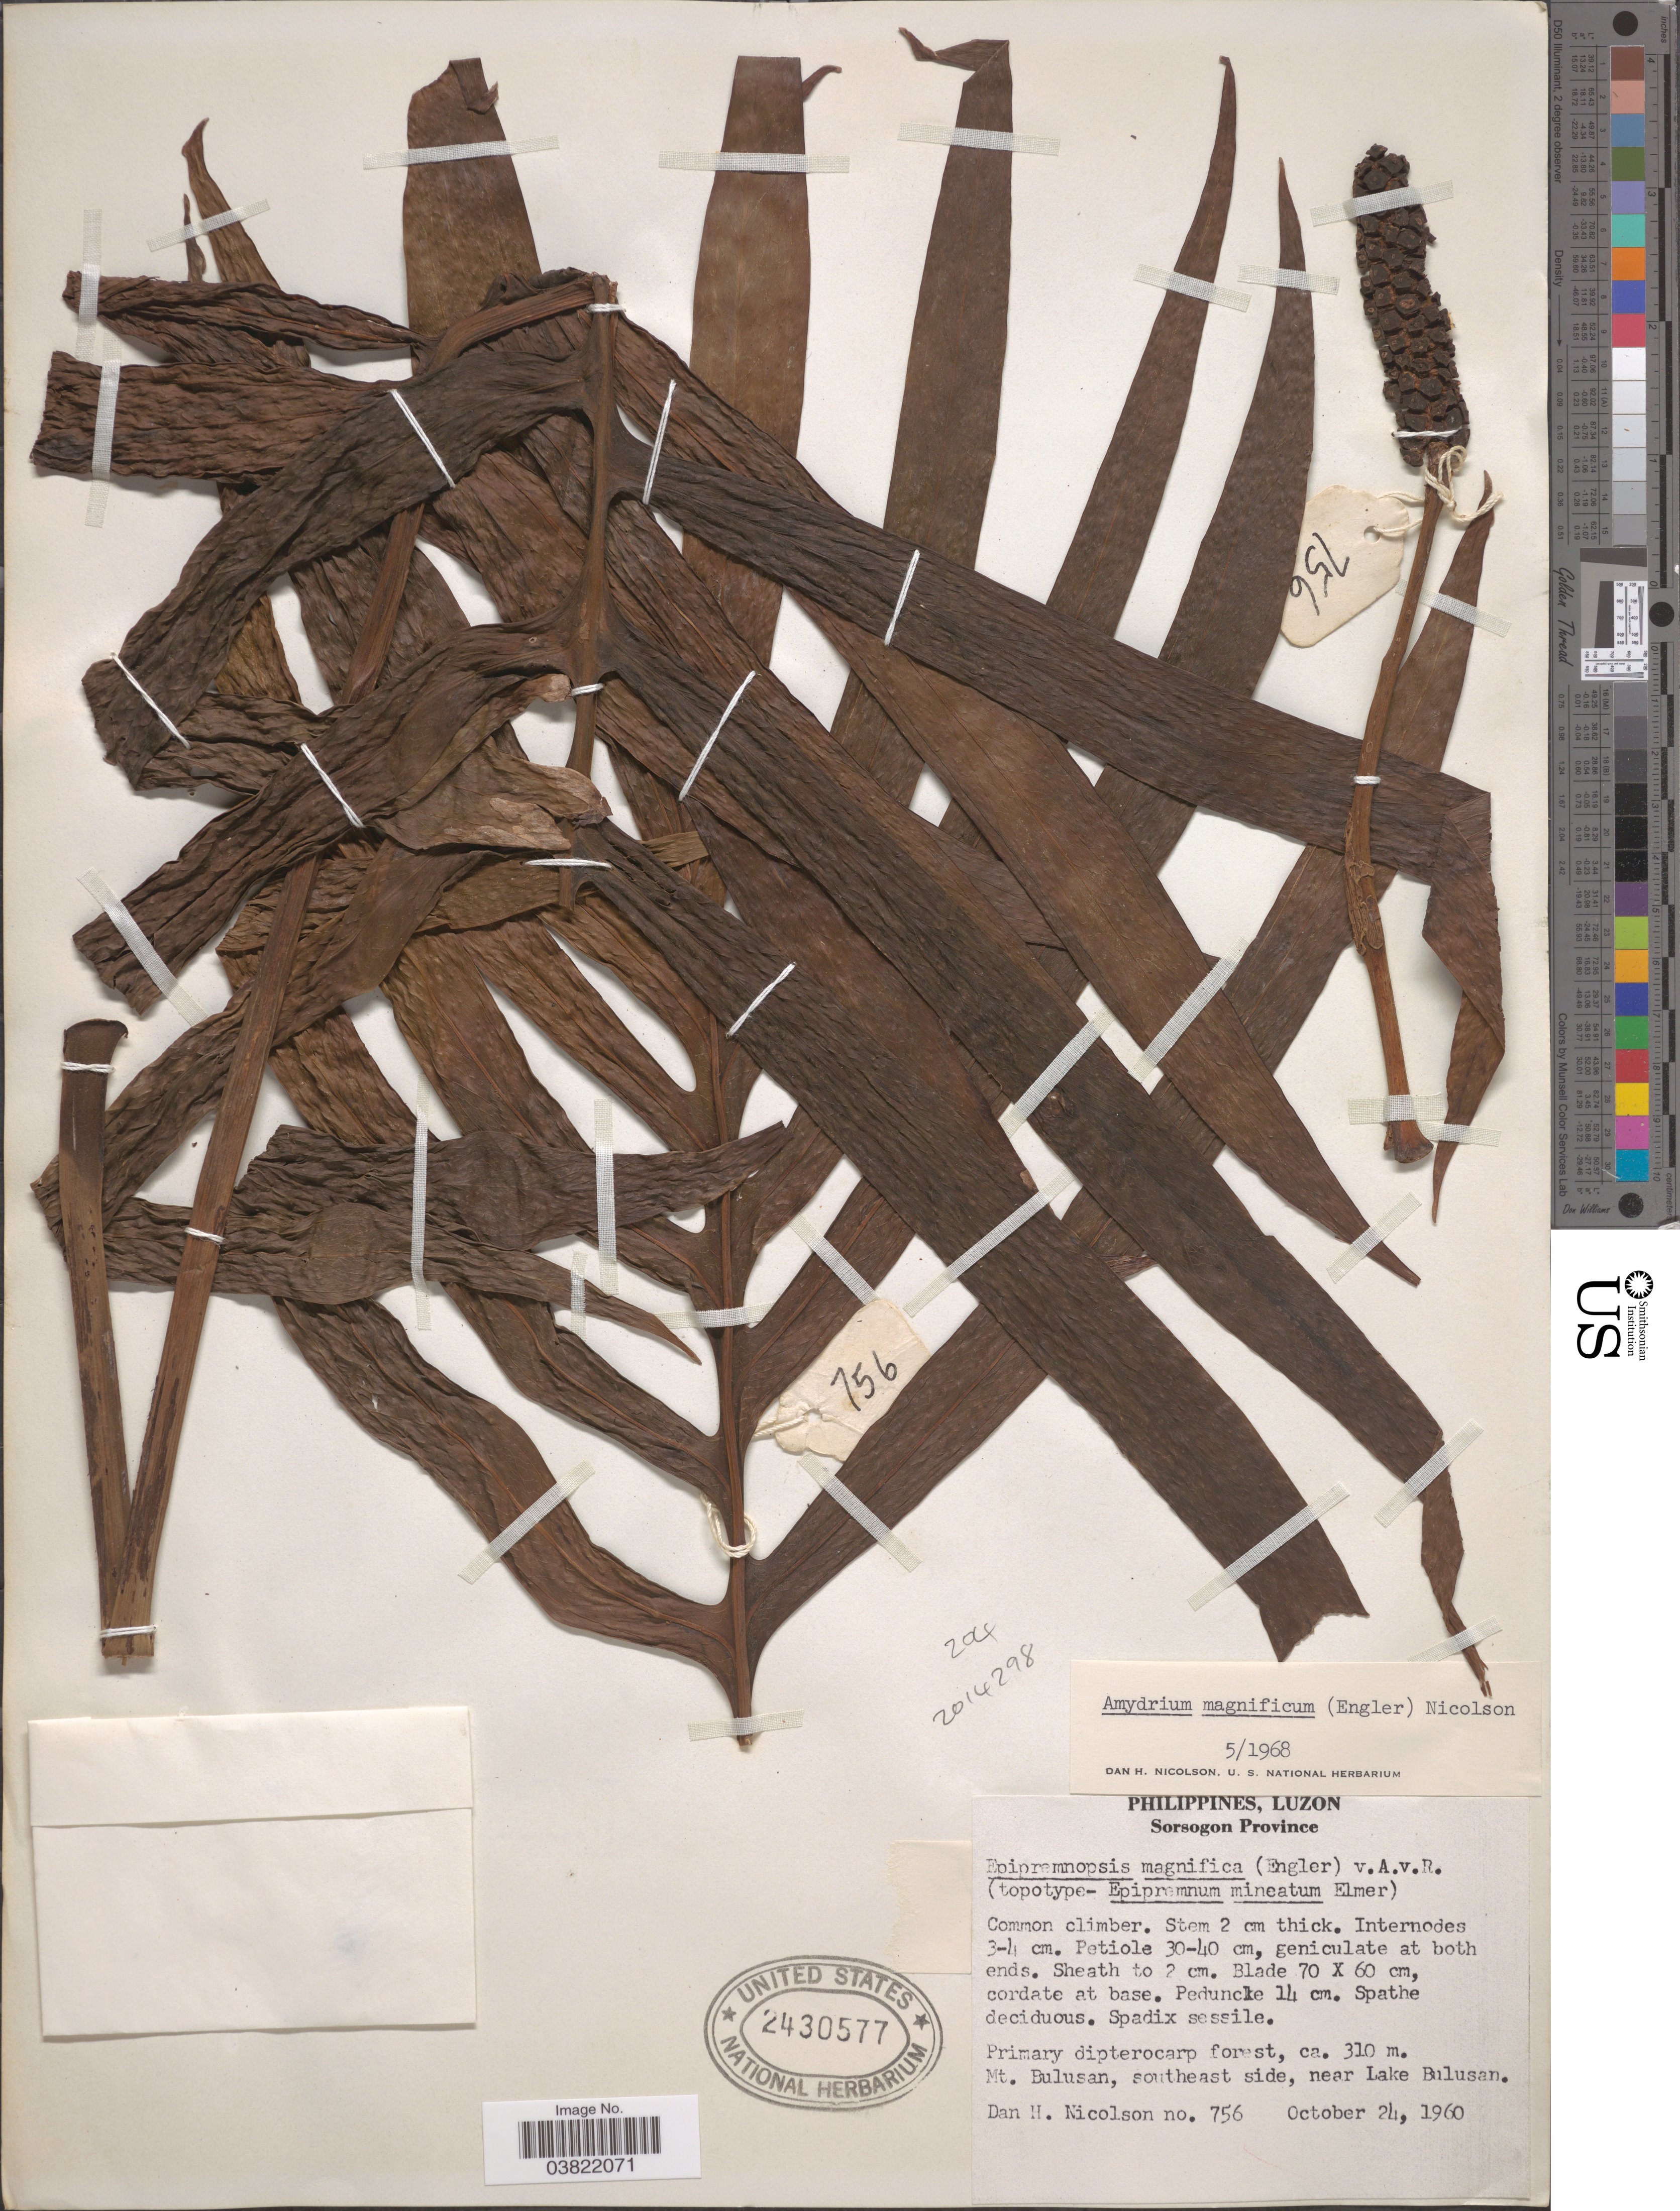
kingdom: Plantae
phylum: Tracheophyta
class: Liliopsida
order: Alismatales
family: Araceae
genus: Amydrium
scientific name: Amydrium magnificum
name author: (Engl.) Nicolson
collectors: D. H. Nicolson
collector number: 756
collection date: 1960-10-24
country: Philippines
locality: Luzon, Sorsogon Province. Mt. Bulusan, southeast side, near Lake Bulusan.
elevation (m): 310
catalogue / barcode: US 2430577